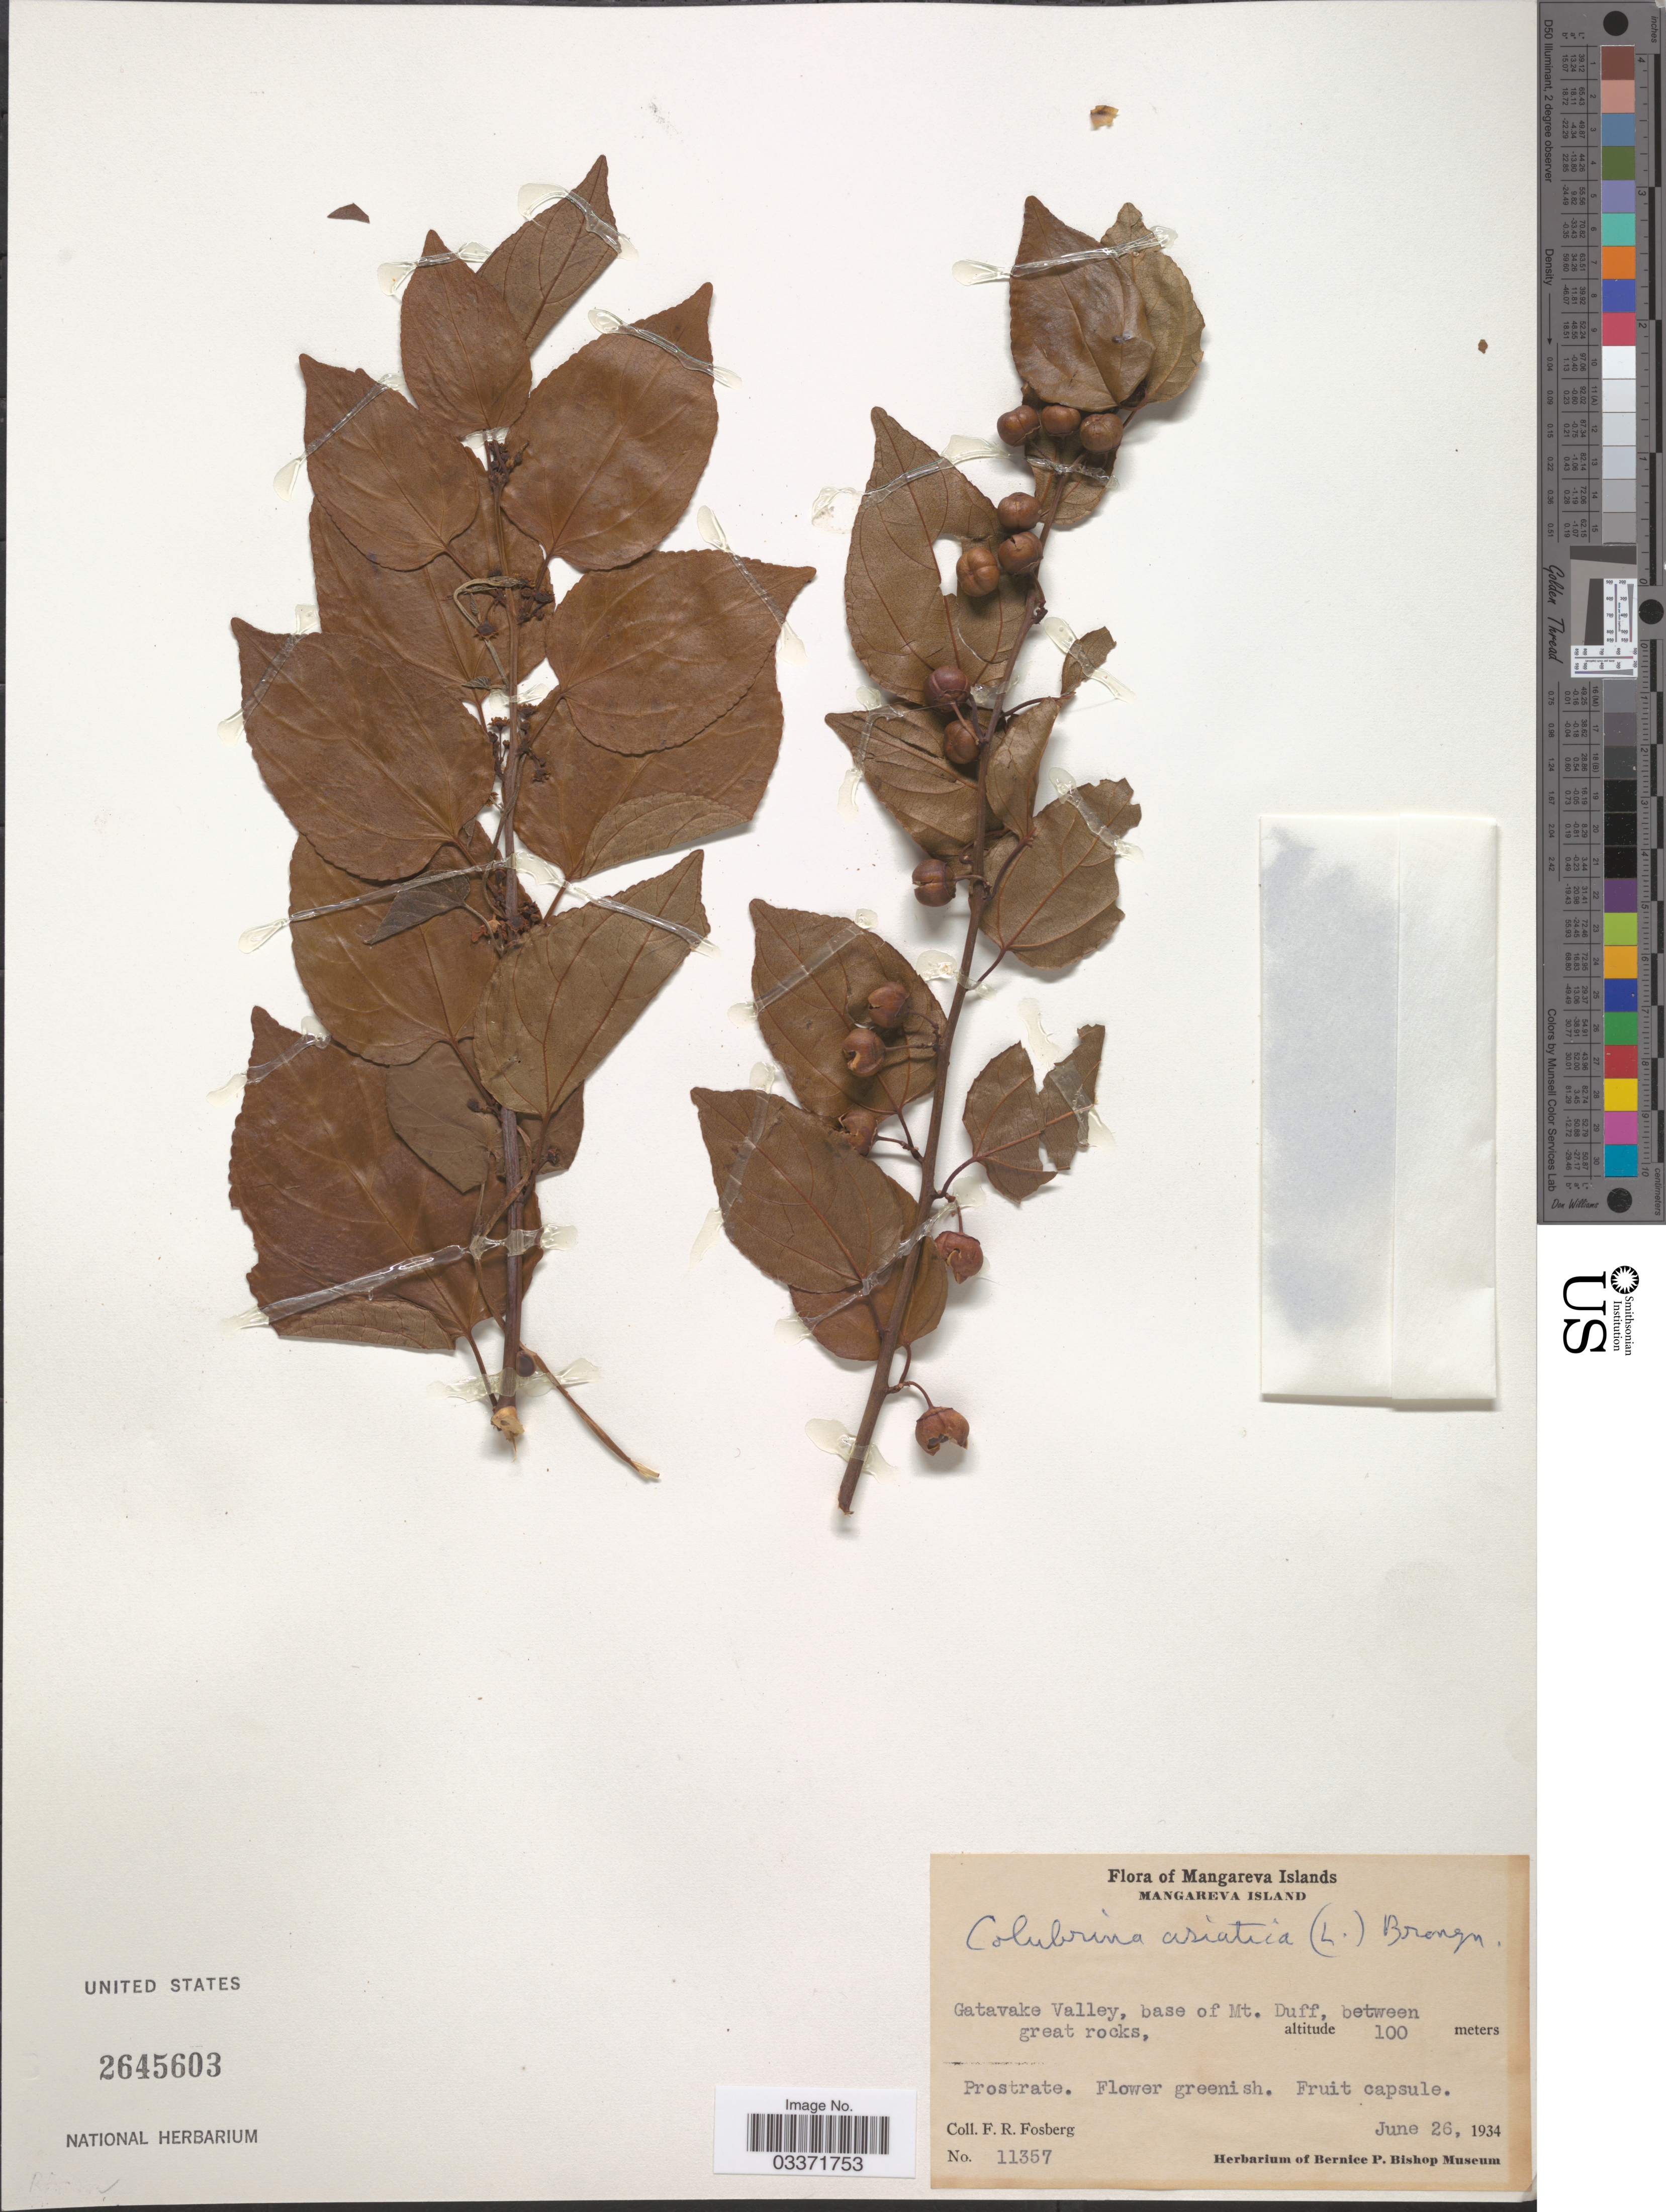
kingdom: Plantae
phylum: Tracheophyta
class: Magnoliopsida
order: Rosales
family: Rhamnaceae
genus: Colubrina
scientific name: Colubrina asiatica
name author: (L.) Brongn.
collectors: F. R. Fosberg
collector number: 11357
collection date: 1934-06-26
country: French Polynesia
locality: Mangareva Islands, Mangareva Island, Gatavake Valley, base of Mt. Duff, between great rocks.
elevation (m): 100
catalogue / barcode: US 2645603